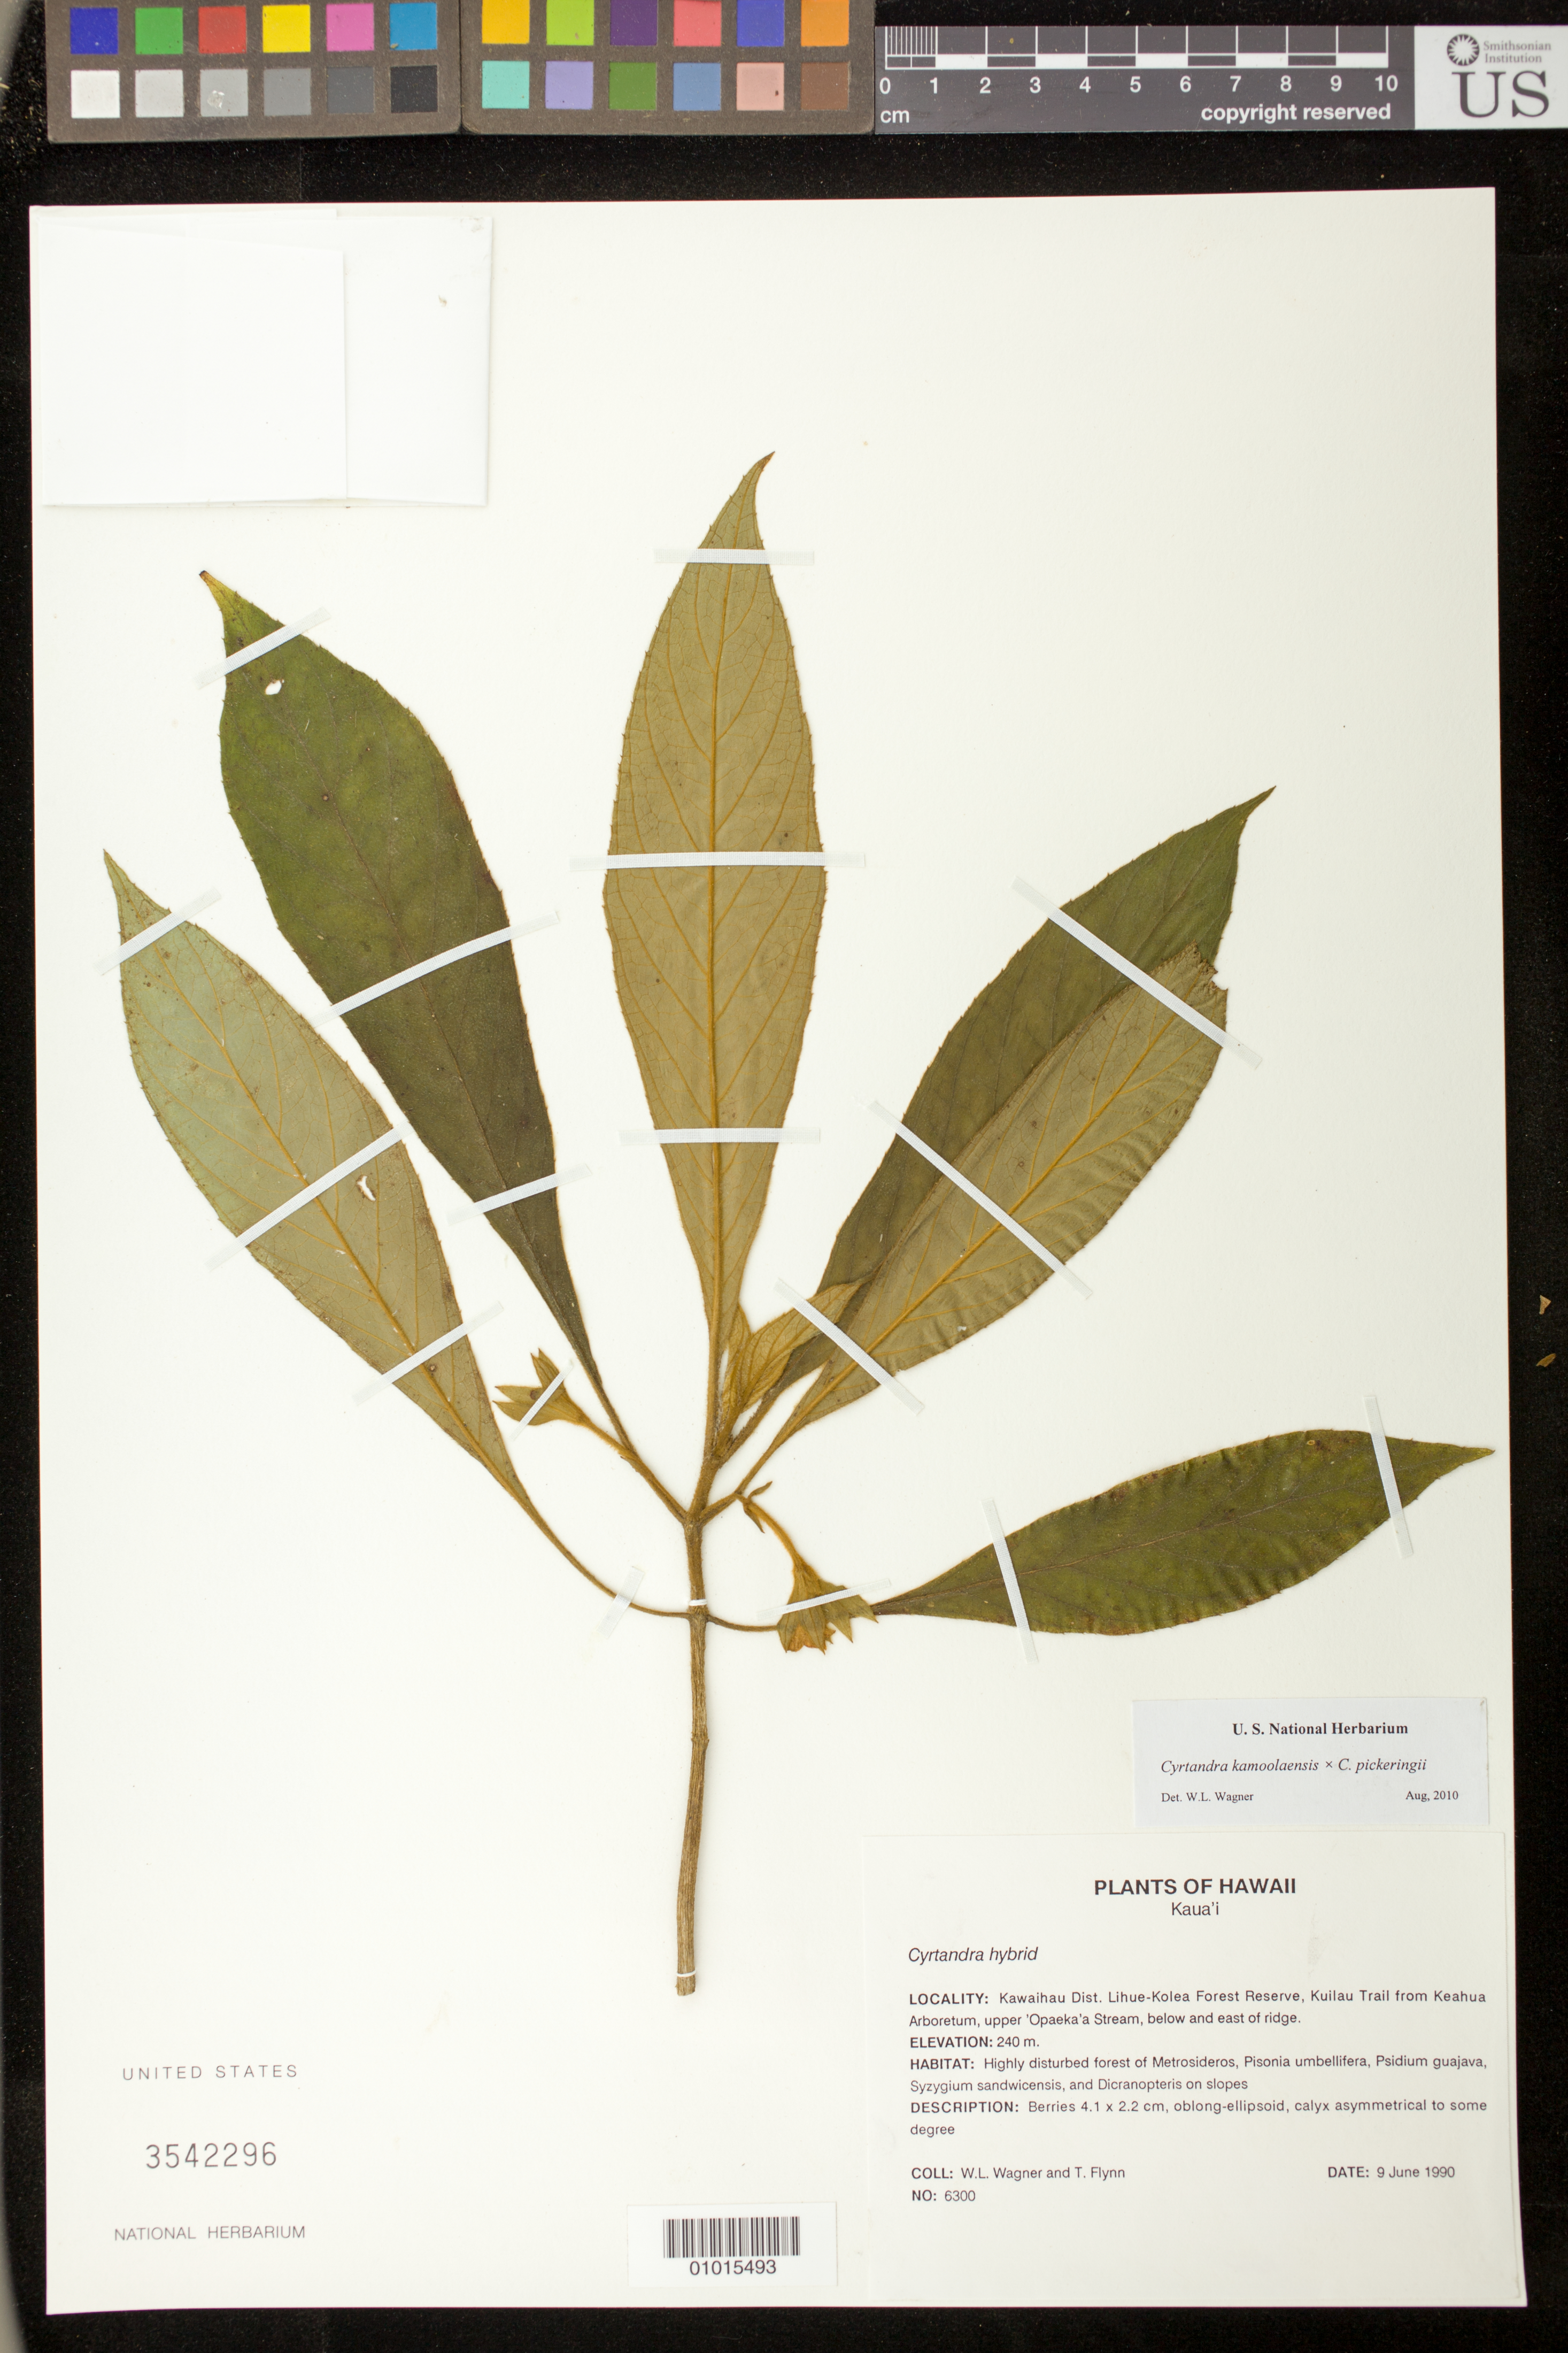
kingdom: Plantae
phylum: Tracheophyta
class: Magnoliopsida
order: Lamiales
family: Gesneriaceae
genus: Cyrtandra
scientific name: Cyrtandra kamoolaensis x C. pickeringii A. Gray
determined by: Wagner, W. L., (BOT), Smithsonian Institution - National Museum of Natural History (UNITED STATES)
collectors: W. L. Wagner & T. W. Flynn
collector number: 6300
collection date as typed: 9 Jun 1990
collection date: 1990-06-09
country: United States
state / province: Hawaii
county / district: Kauai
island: Kaua'i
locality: Kawaihau District, Lihue-Kolea Forest Reserve, Kuilau Trail from Keahua Arboretum, upper Opaekaa Stream, below and east of ridge.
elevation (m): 240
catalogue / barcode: US 3542296